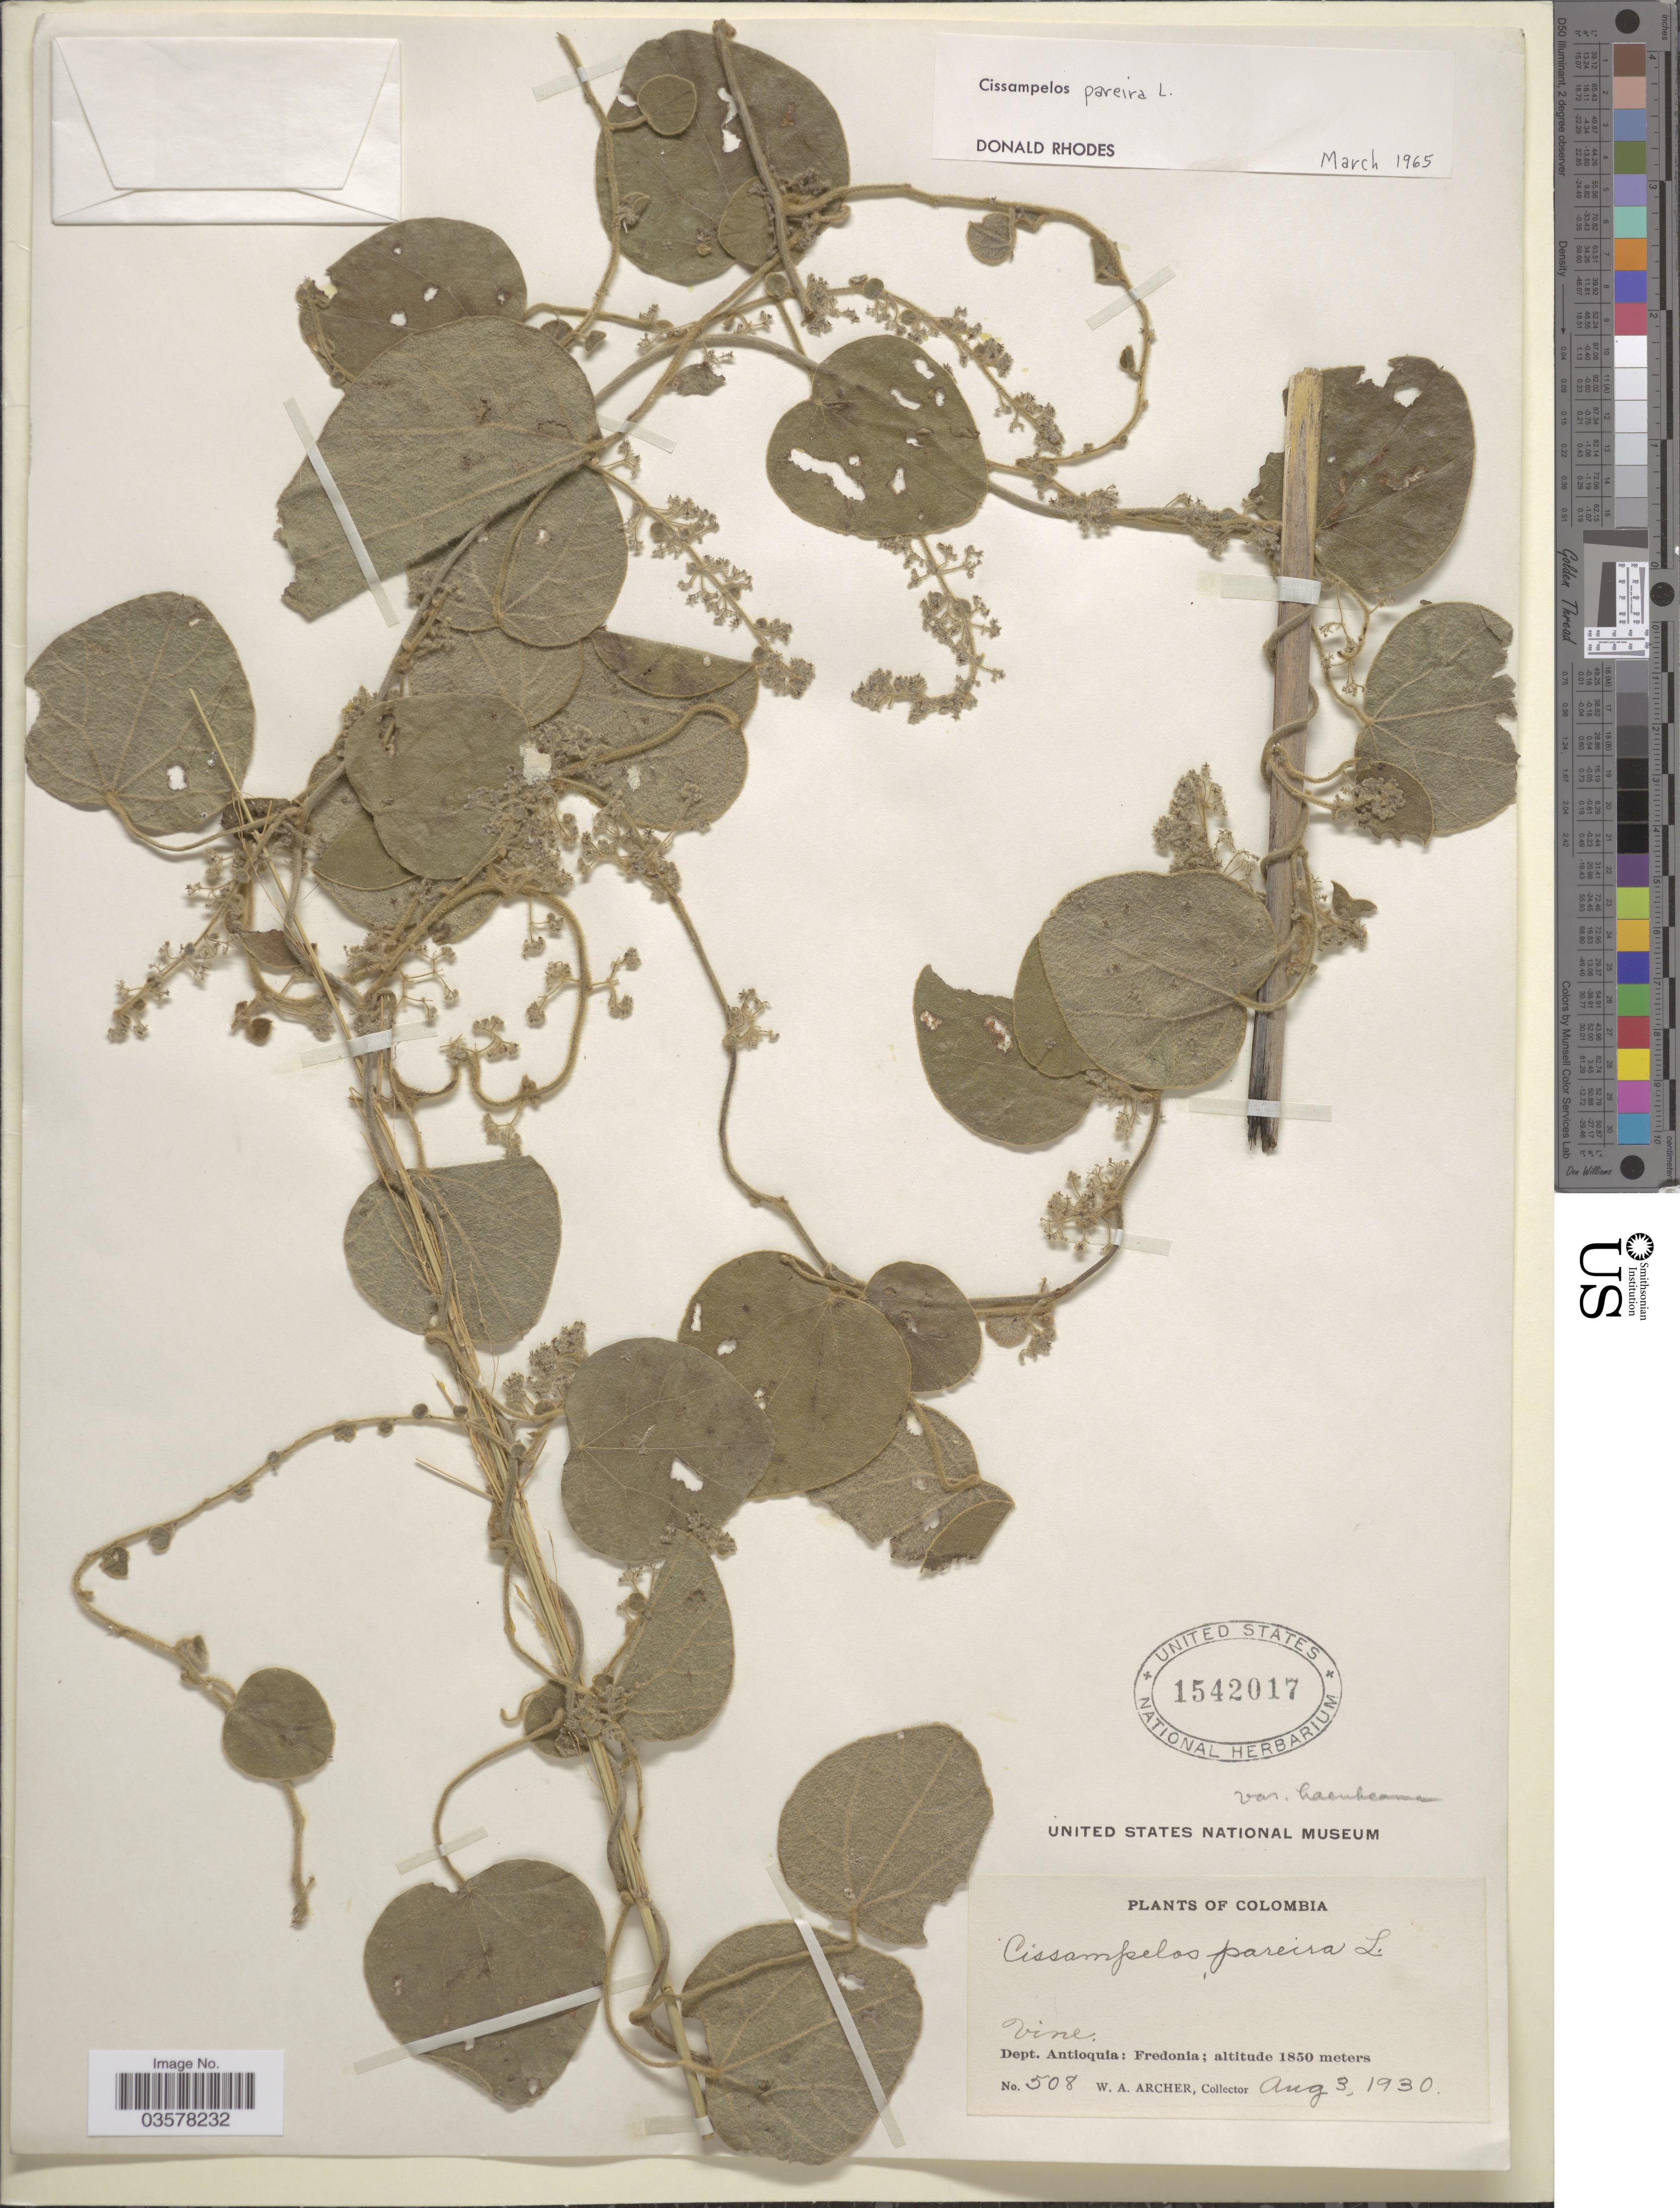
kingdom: Plantae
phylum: Tracheophyta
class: Magnoliopsida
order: Ranunculales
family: Menispermaceae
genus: Cissampelos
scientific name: Cissampelos pareira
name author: L.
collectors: W. Archer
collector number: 508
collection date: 1930-08-03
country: Colombia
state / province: Antioquia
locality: Dept. Antioquia: Fredonia.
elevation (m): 1850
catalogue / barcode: US 1542017